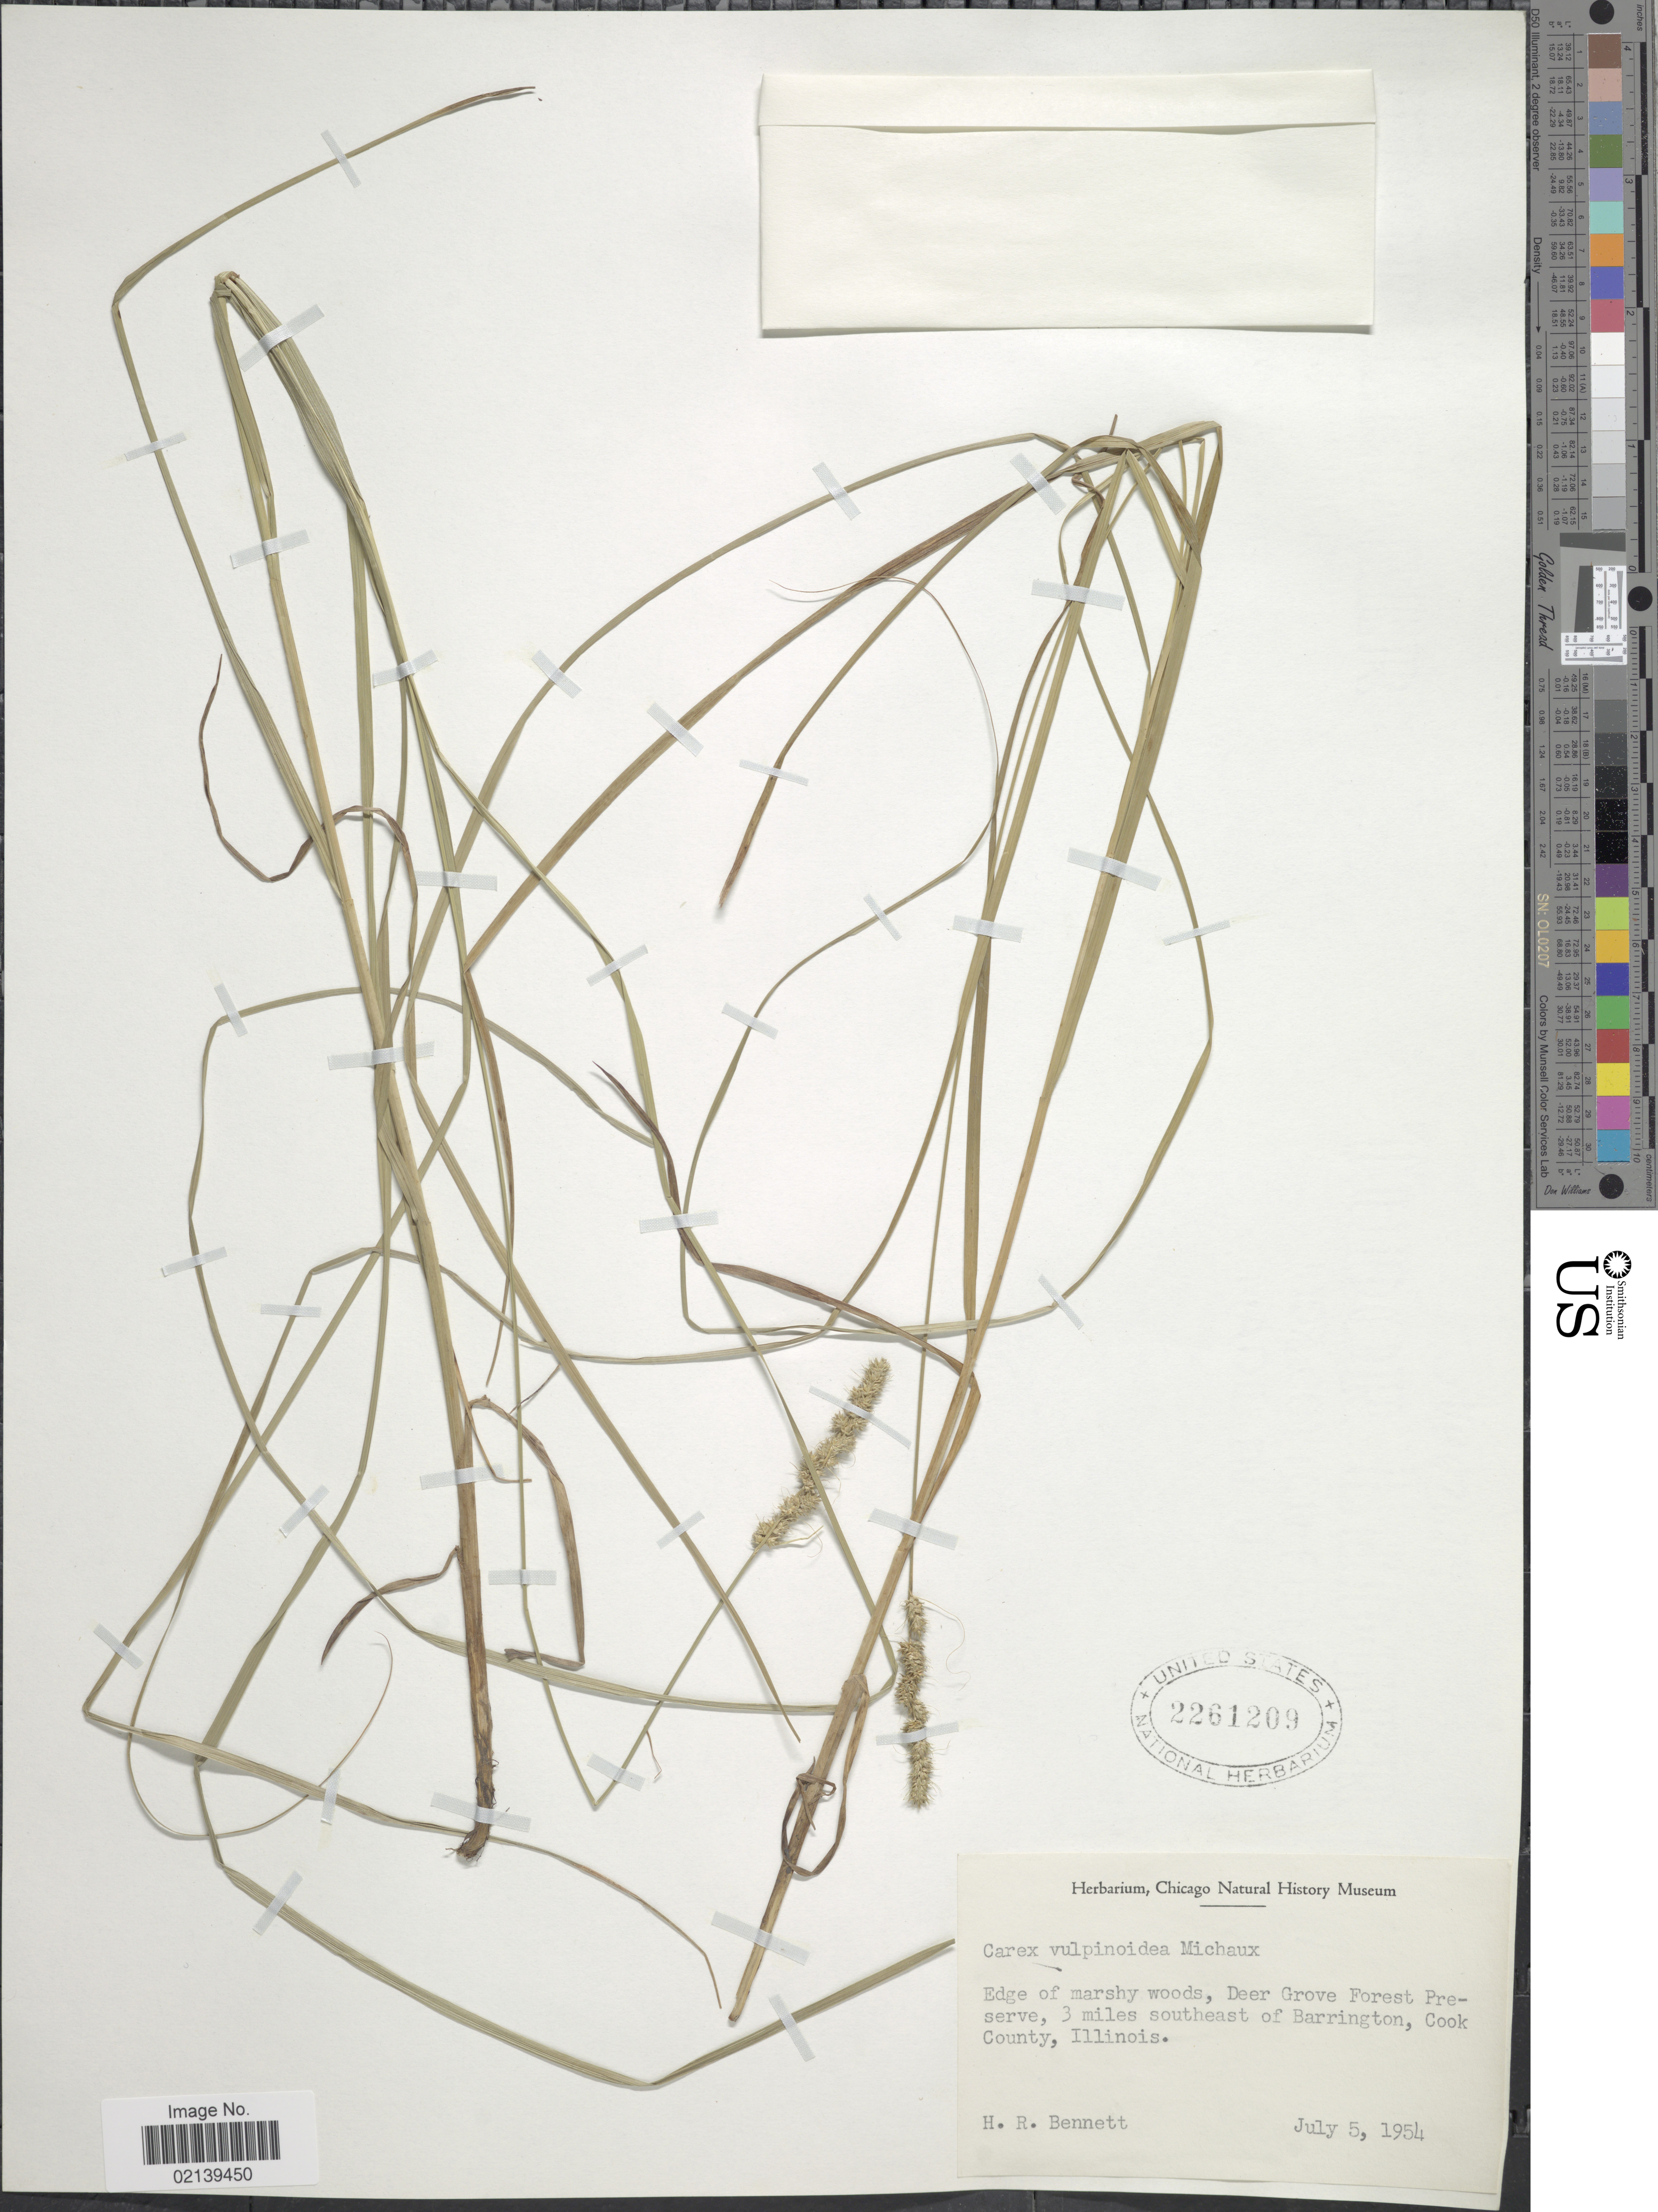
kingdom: Plantae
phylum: Tracheophyta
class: Liliopsida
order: Poales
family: Cyperaceae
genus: Carex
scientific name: Carex vulpinoidea Michx.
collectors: H. R. Bennett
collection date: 1954-07-05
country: United States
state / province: Illinois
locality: Edge of marshy woods, Deer Grove Forest Preserve, 3 miles southeast of Barrington, Cook County, Illinois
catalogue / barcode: US 2261209